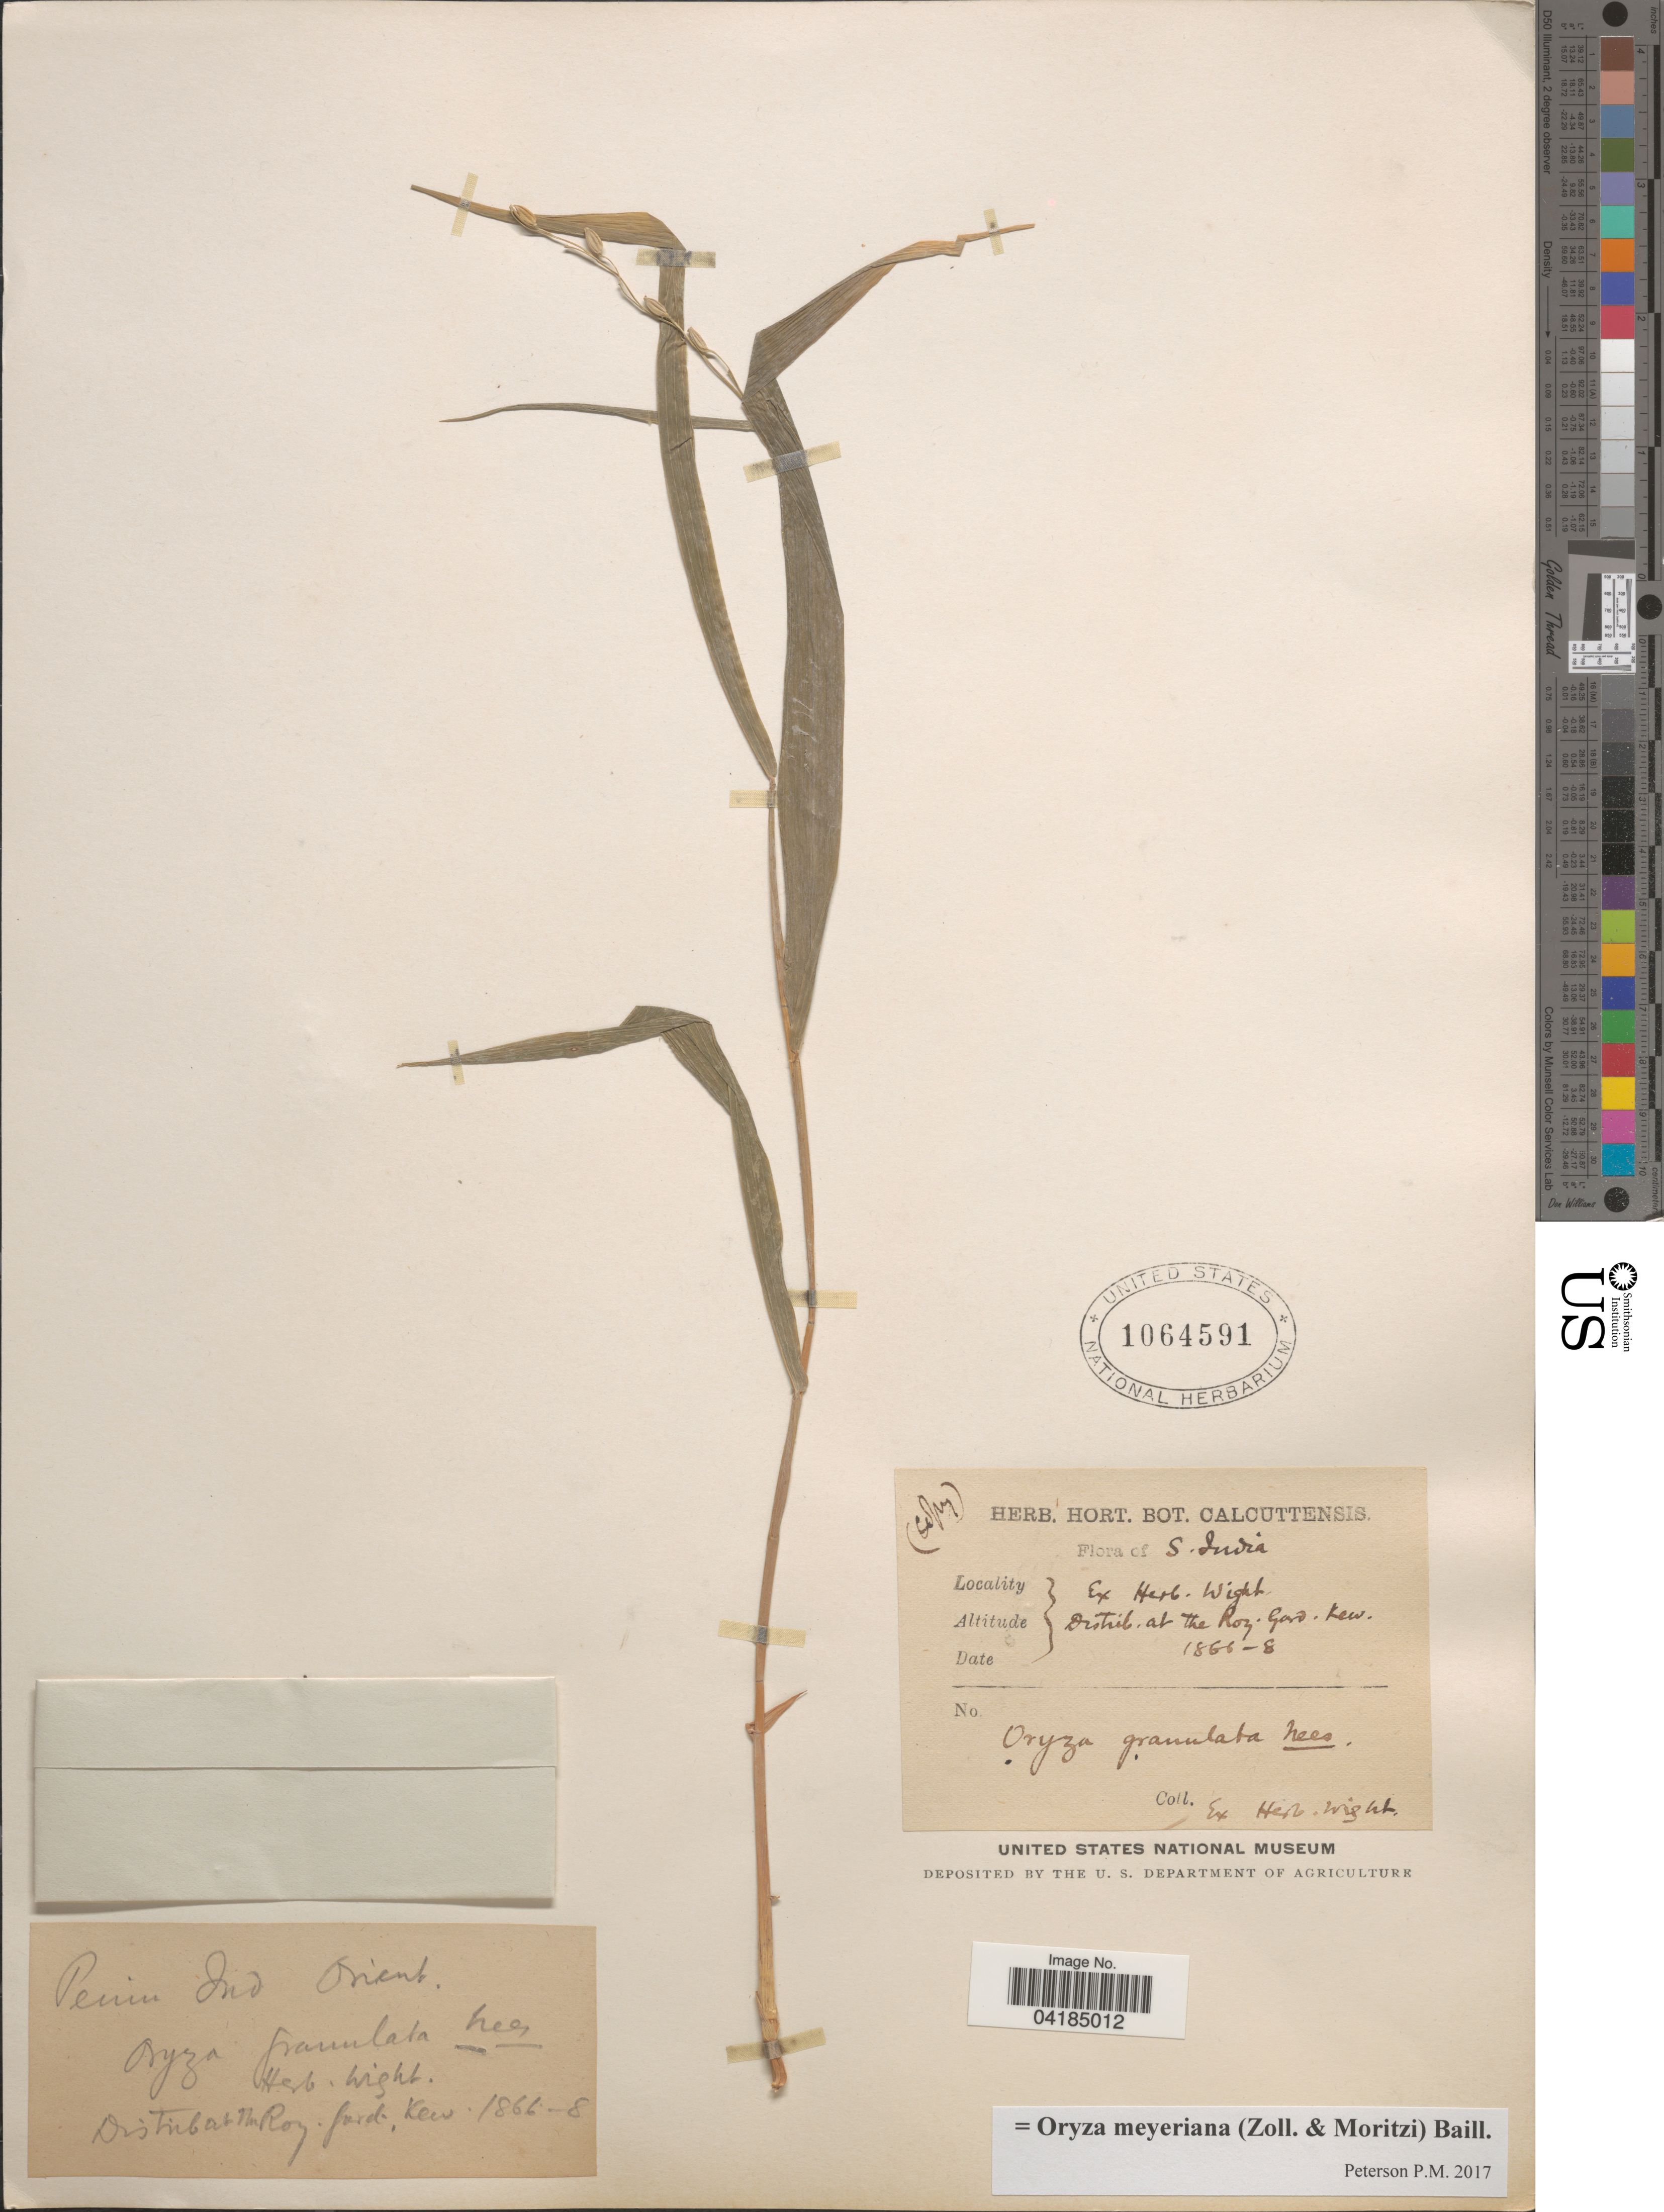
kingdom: Plantae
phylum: Tracheophyta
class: Liliopsida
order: Poales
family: Poaceae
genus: Oryza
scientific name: Oryza meyeriana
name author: (Zoll. & Mor.) Baill.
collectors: ex Herb. Wright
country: India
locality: S. India. Ind. Orient.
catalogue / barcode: US 1064591